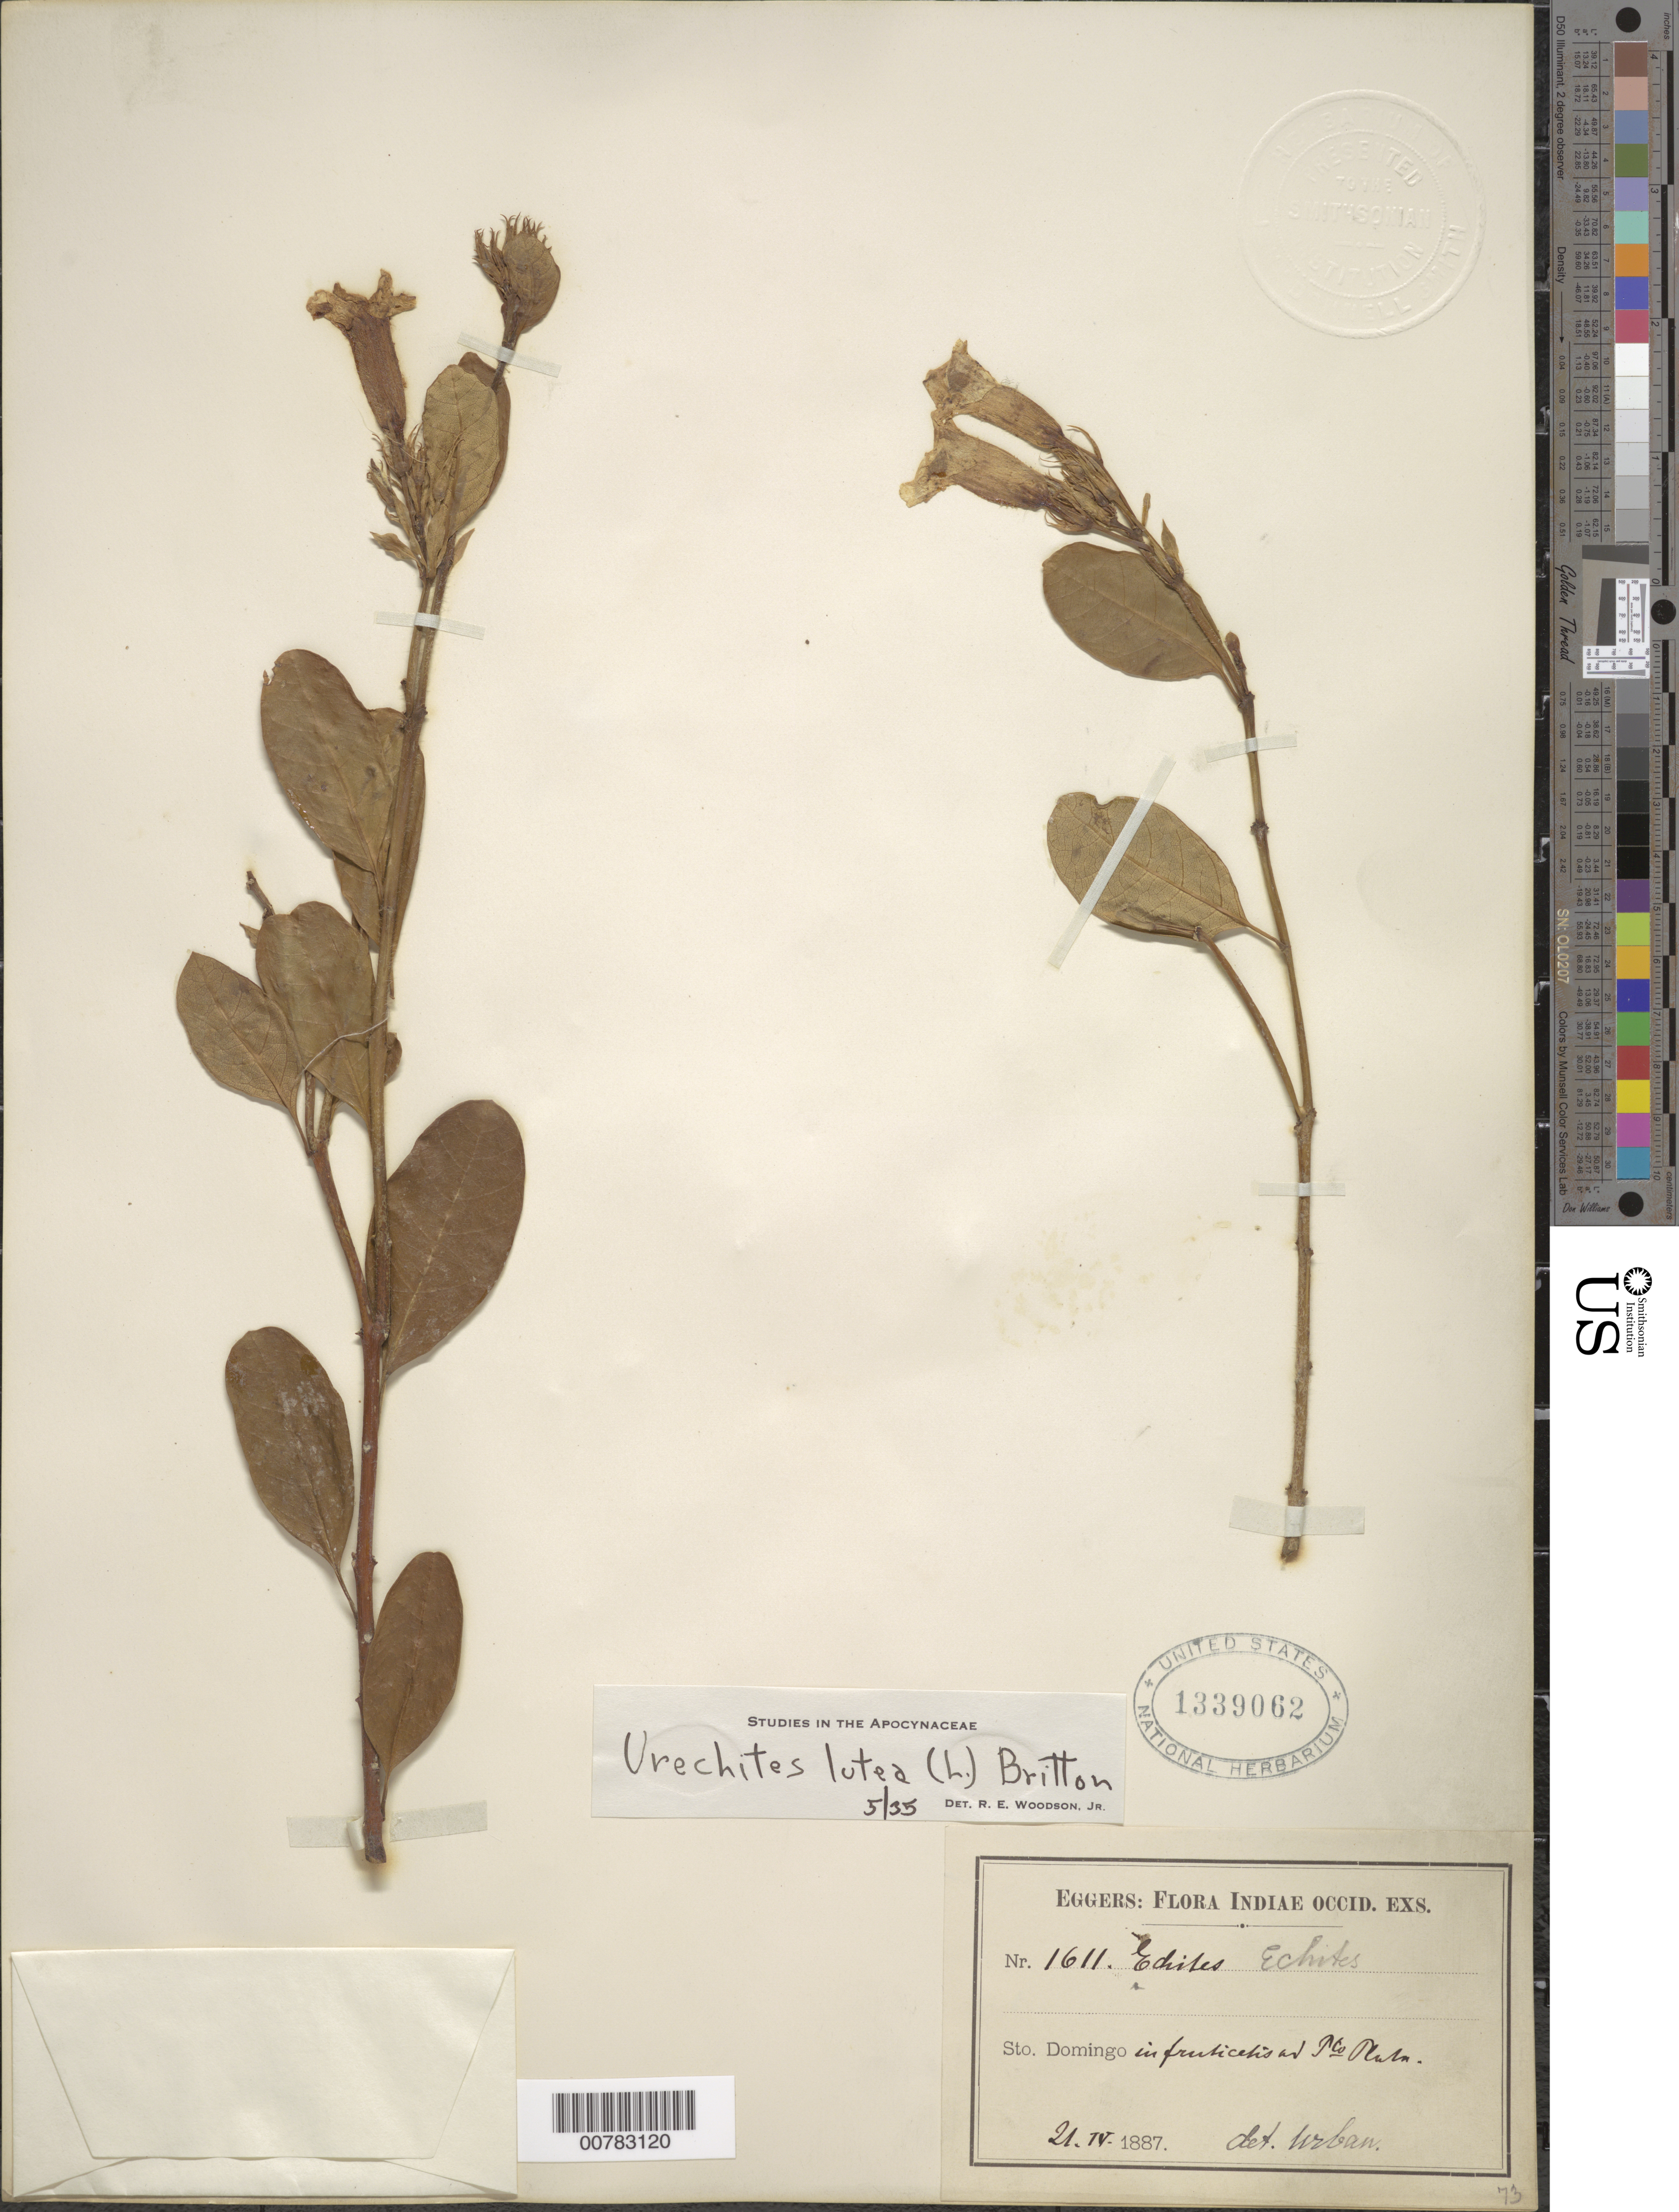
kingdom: Plantae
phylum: Tracheophyta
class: Magnoliopsida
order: Gentianales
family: Apocynaceae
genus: Pentalinon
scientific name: Pentalinon luteum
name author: (L.) B.F. Hansen & Wunderlin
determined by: Woodson, R. E., Jr.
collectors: H. F. A. von Eggers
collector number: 1611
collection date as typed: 21 Apr 1887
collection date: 1887-04-21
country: Dominican Republic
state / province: Puerto Plata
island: Hispaniola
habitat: In fruticetis.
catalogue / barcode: US 1339062